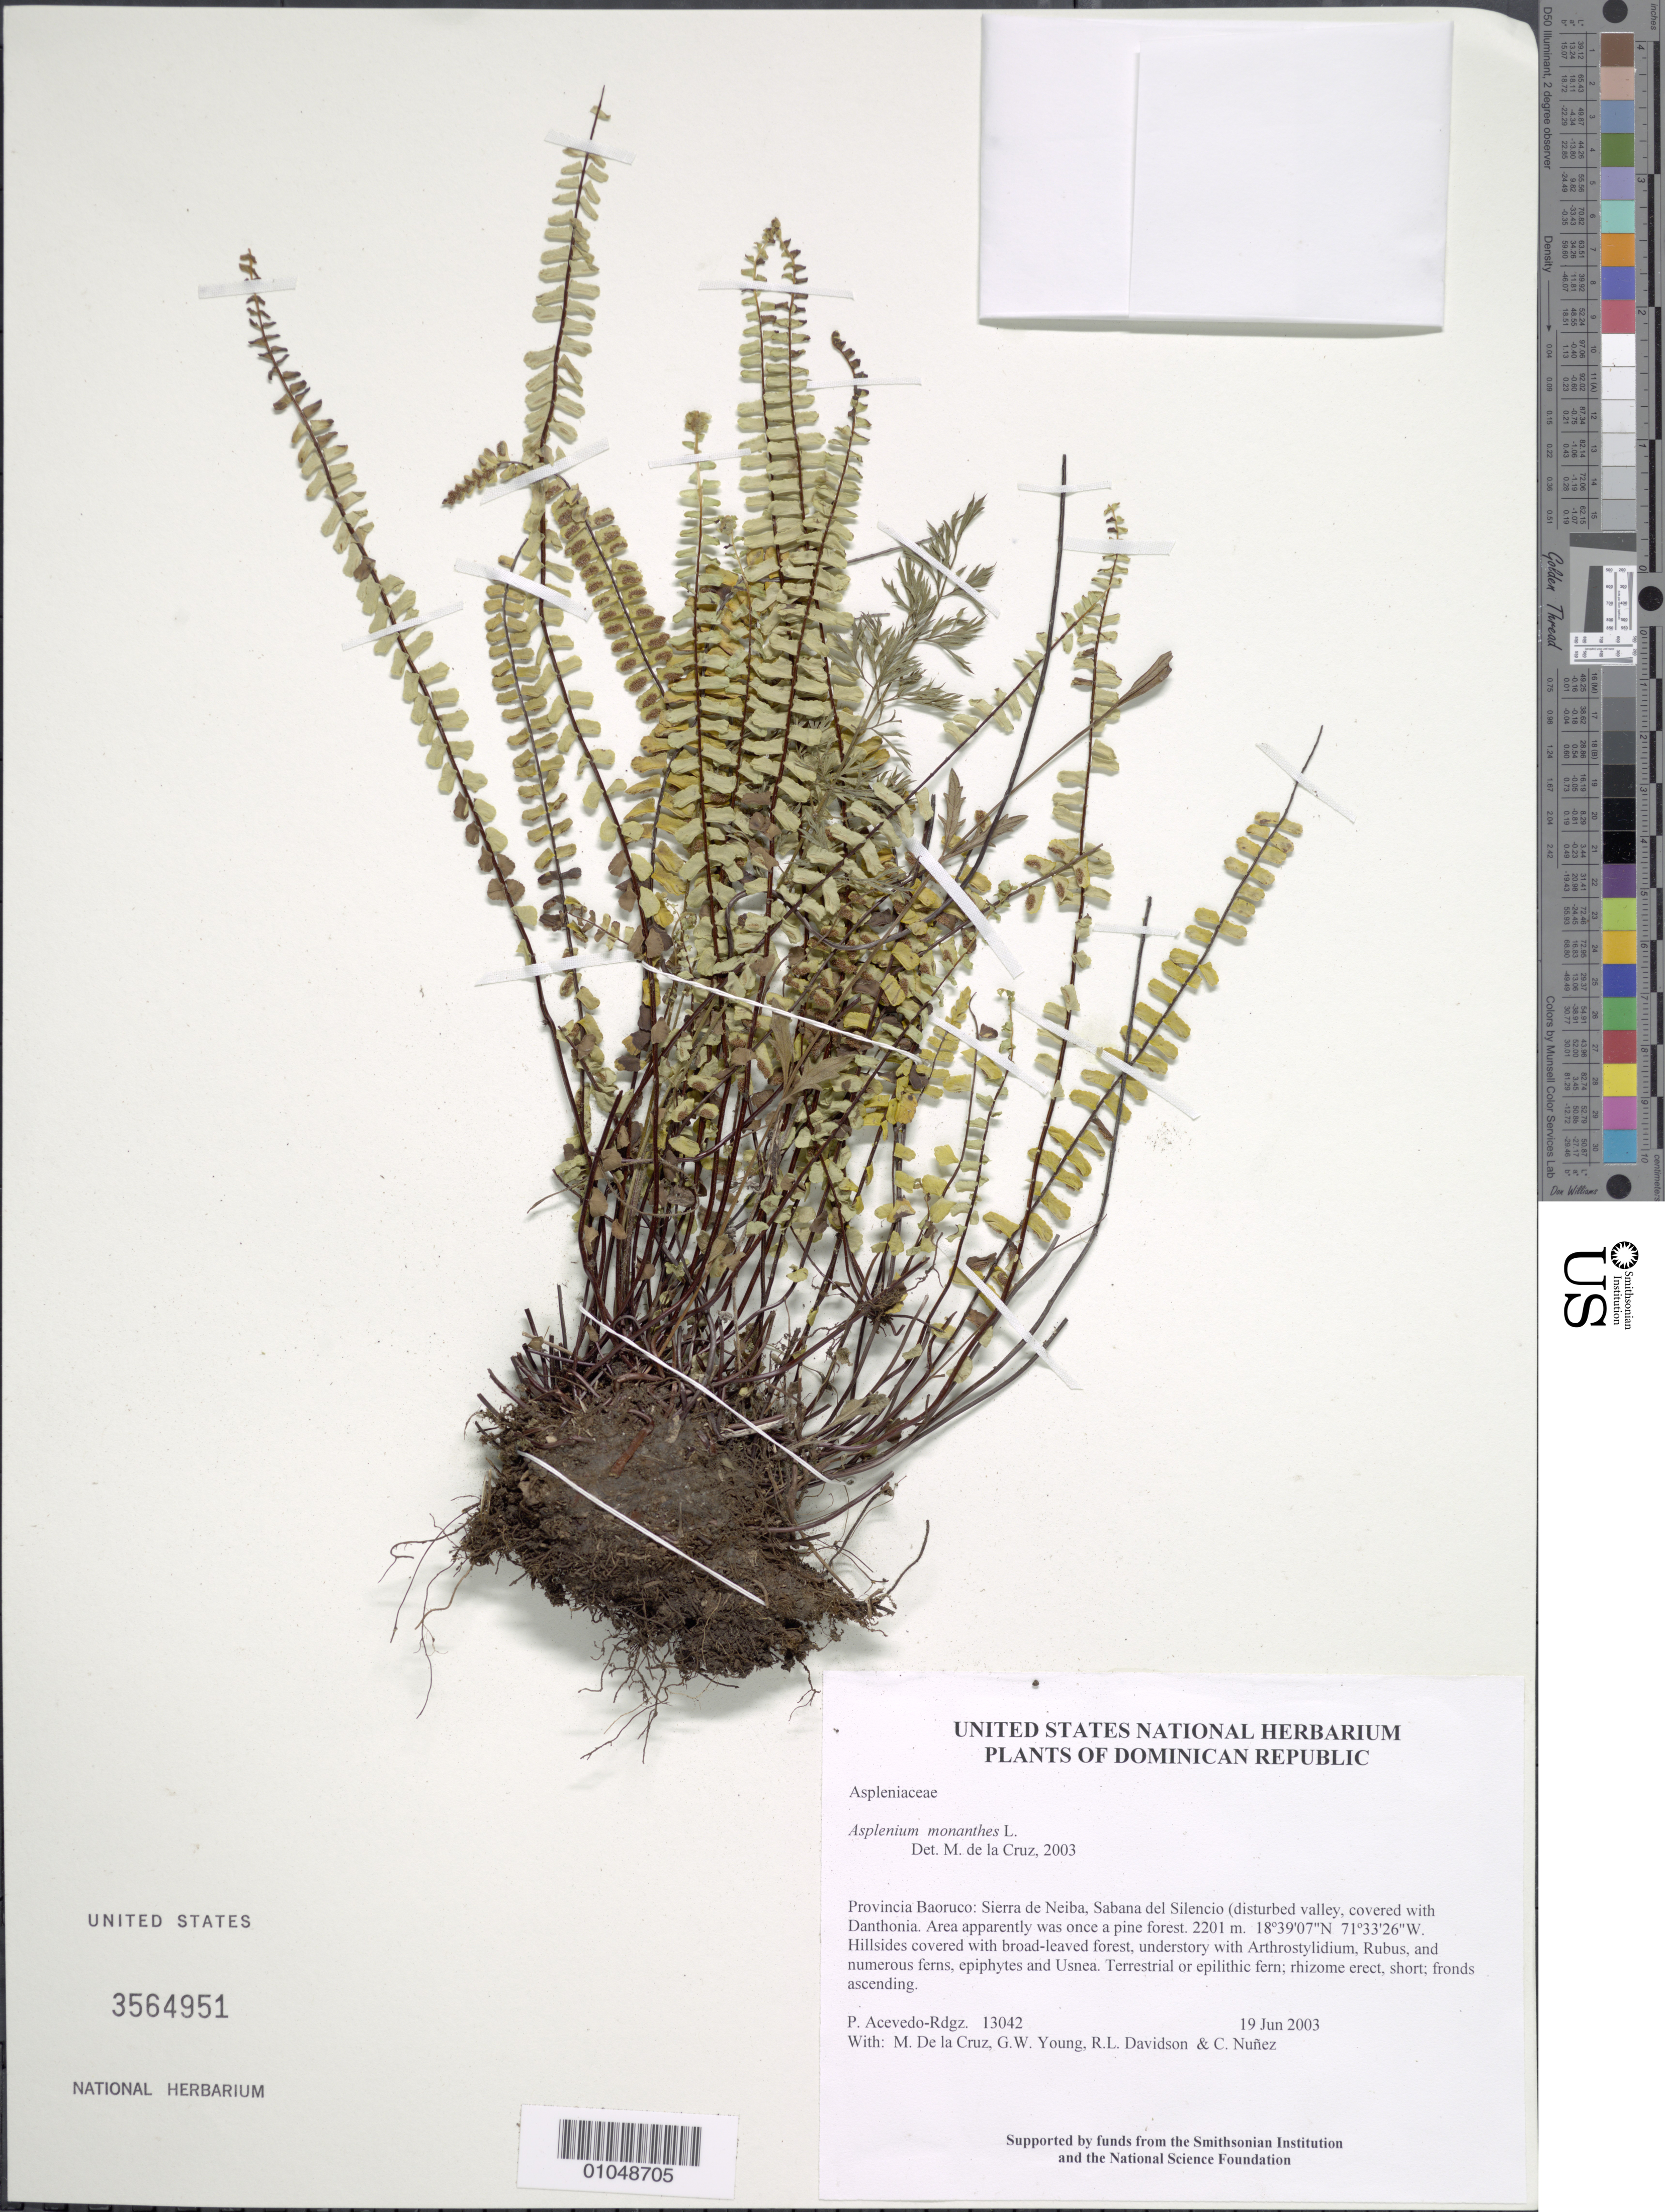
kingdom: Plantae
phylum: Tracheophyta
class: Polypodiopsida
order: Polypodiales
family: Aspleniaceae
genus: Asplenium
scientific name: Asplenium monanthes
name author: L.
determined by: de la Cruz, M.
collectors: P. Acevedo-Rodr., M. de la Cruz, J. Rawlins, G. Young, R. Davidson & C. Nunez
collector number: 13042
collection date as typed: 19 Jun 2003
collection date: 2003-06-19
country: Dominican Republic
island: Hispaniola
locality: Provincia Baoruco: Sierra de Neiba, Sabana del Silencio (disturbed valley, covered with Danthonia. Area apparently was once a pine forest.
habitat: Hillsides covered with broad-leaved forest, understory with Arthrostylidium, Rubus, and numerous ferns, epiphytes and Usnea.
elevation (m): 2201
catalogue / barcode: US 3564951